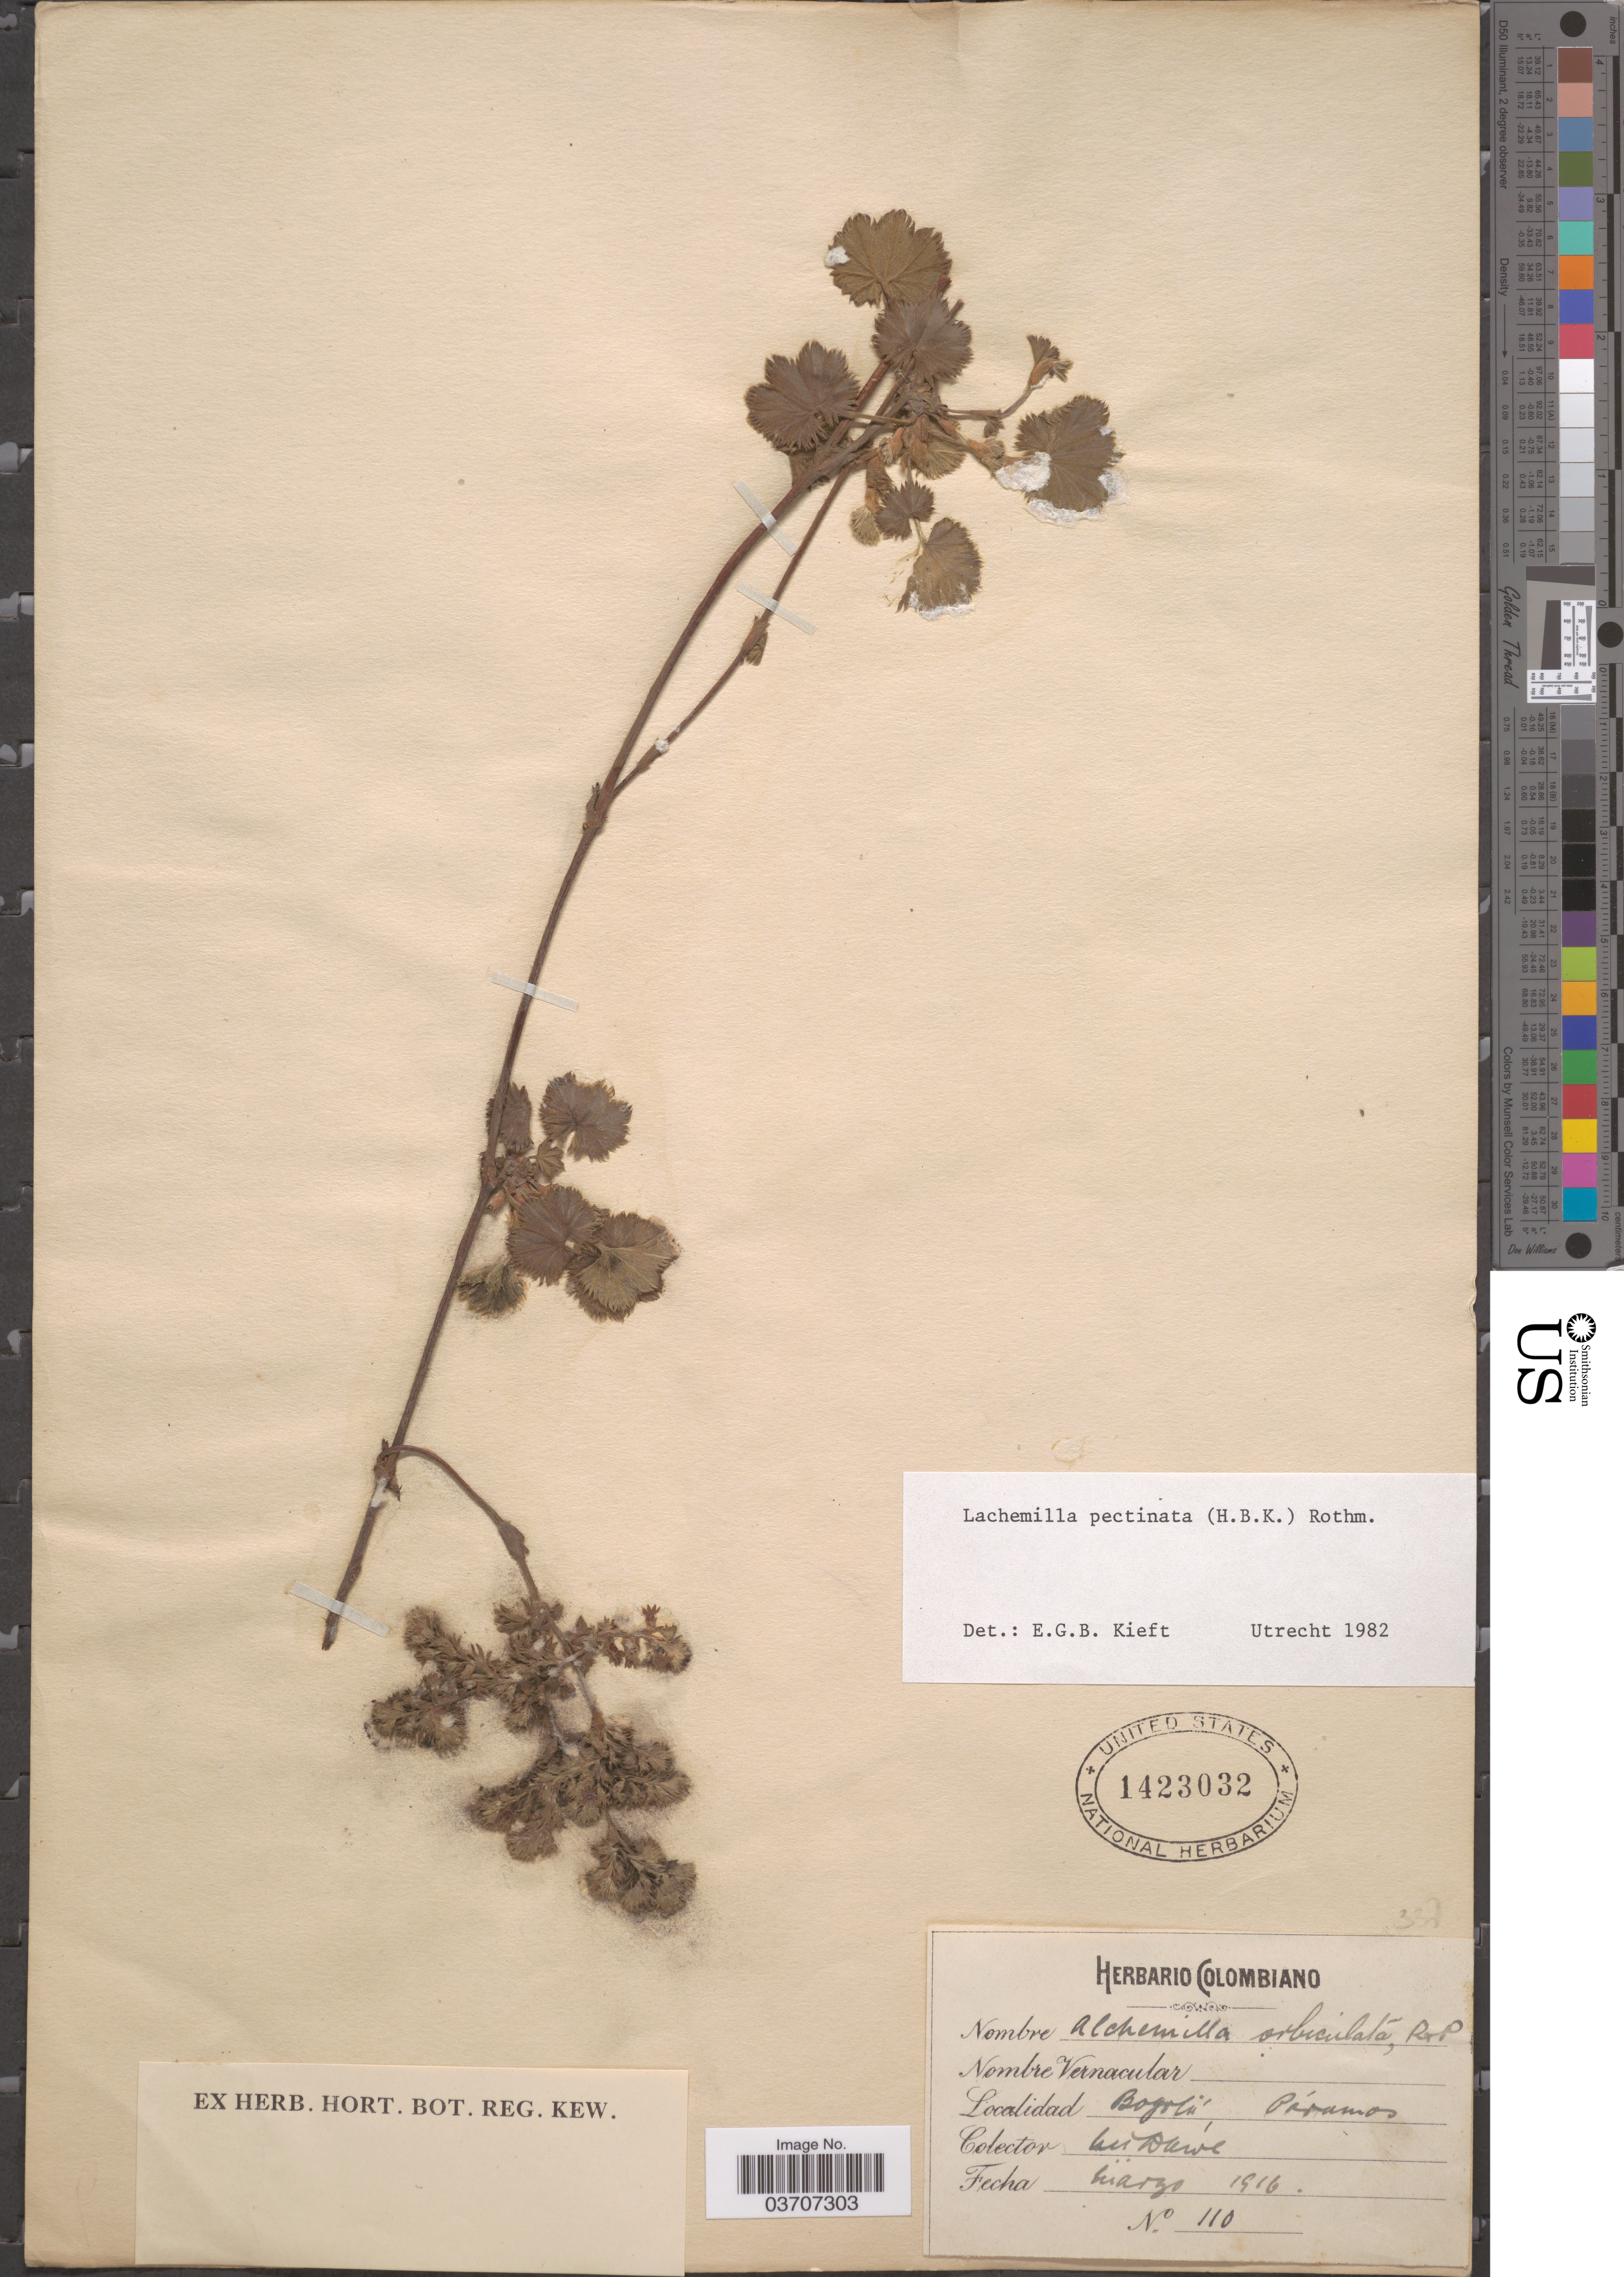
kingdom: Plantae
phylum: Tracheophyta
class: Magnoliopsida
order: Rosales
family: Rosaceae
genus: Lachemilla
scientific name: Lachemilla pectinata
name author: (Kunth) Rothm.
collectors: M. T. Dawe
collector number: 110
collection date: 1916-03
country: Colombia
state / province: Bogota D.C.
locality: Páramos.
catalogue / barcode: US 1423032